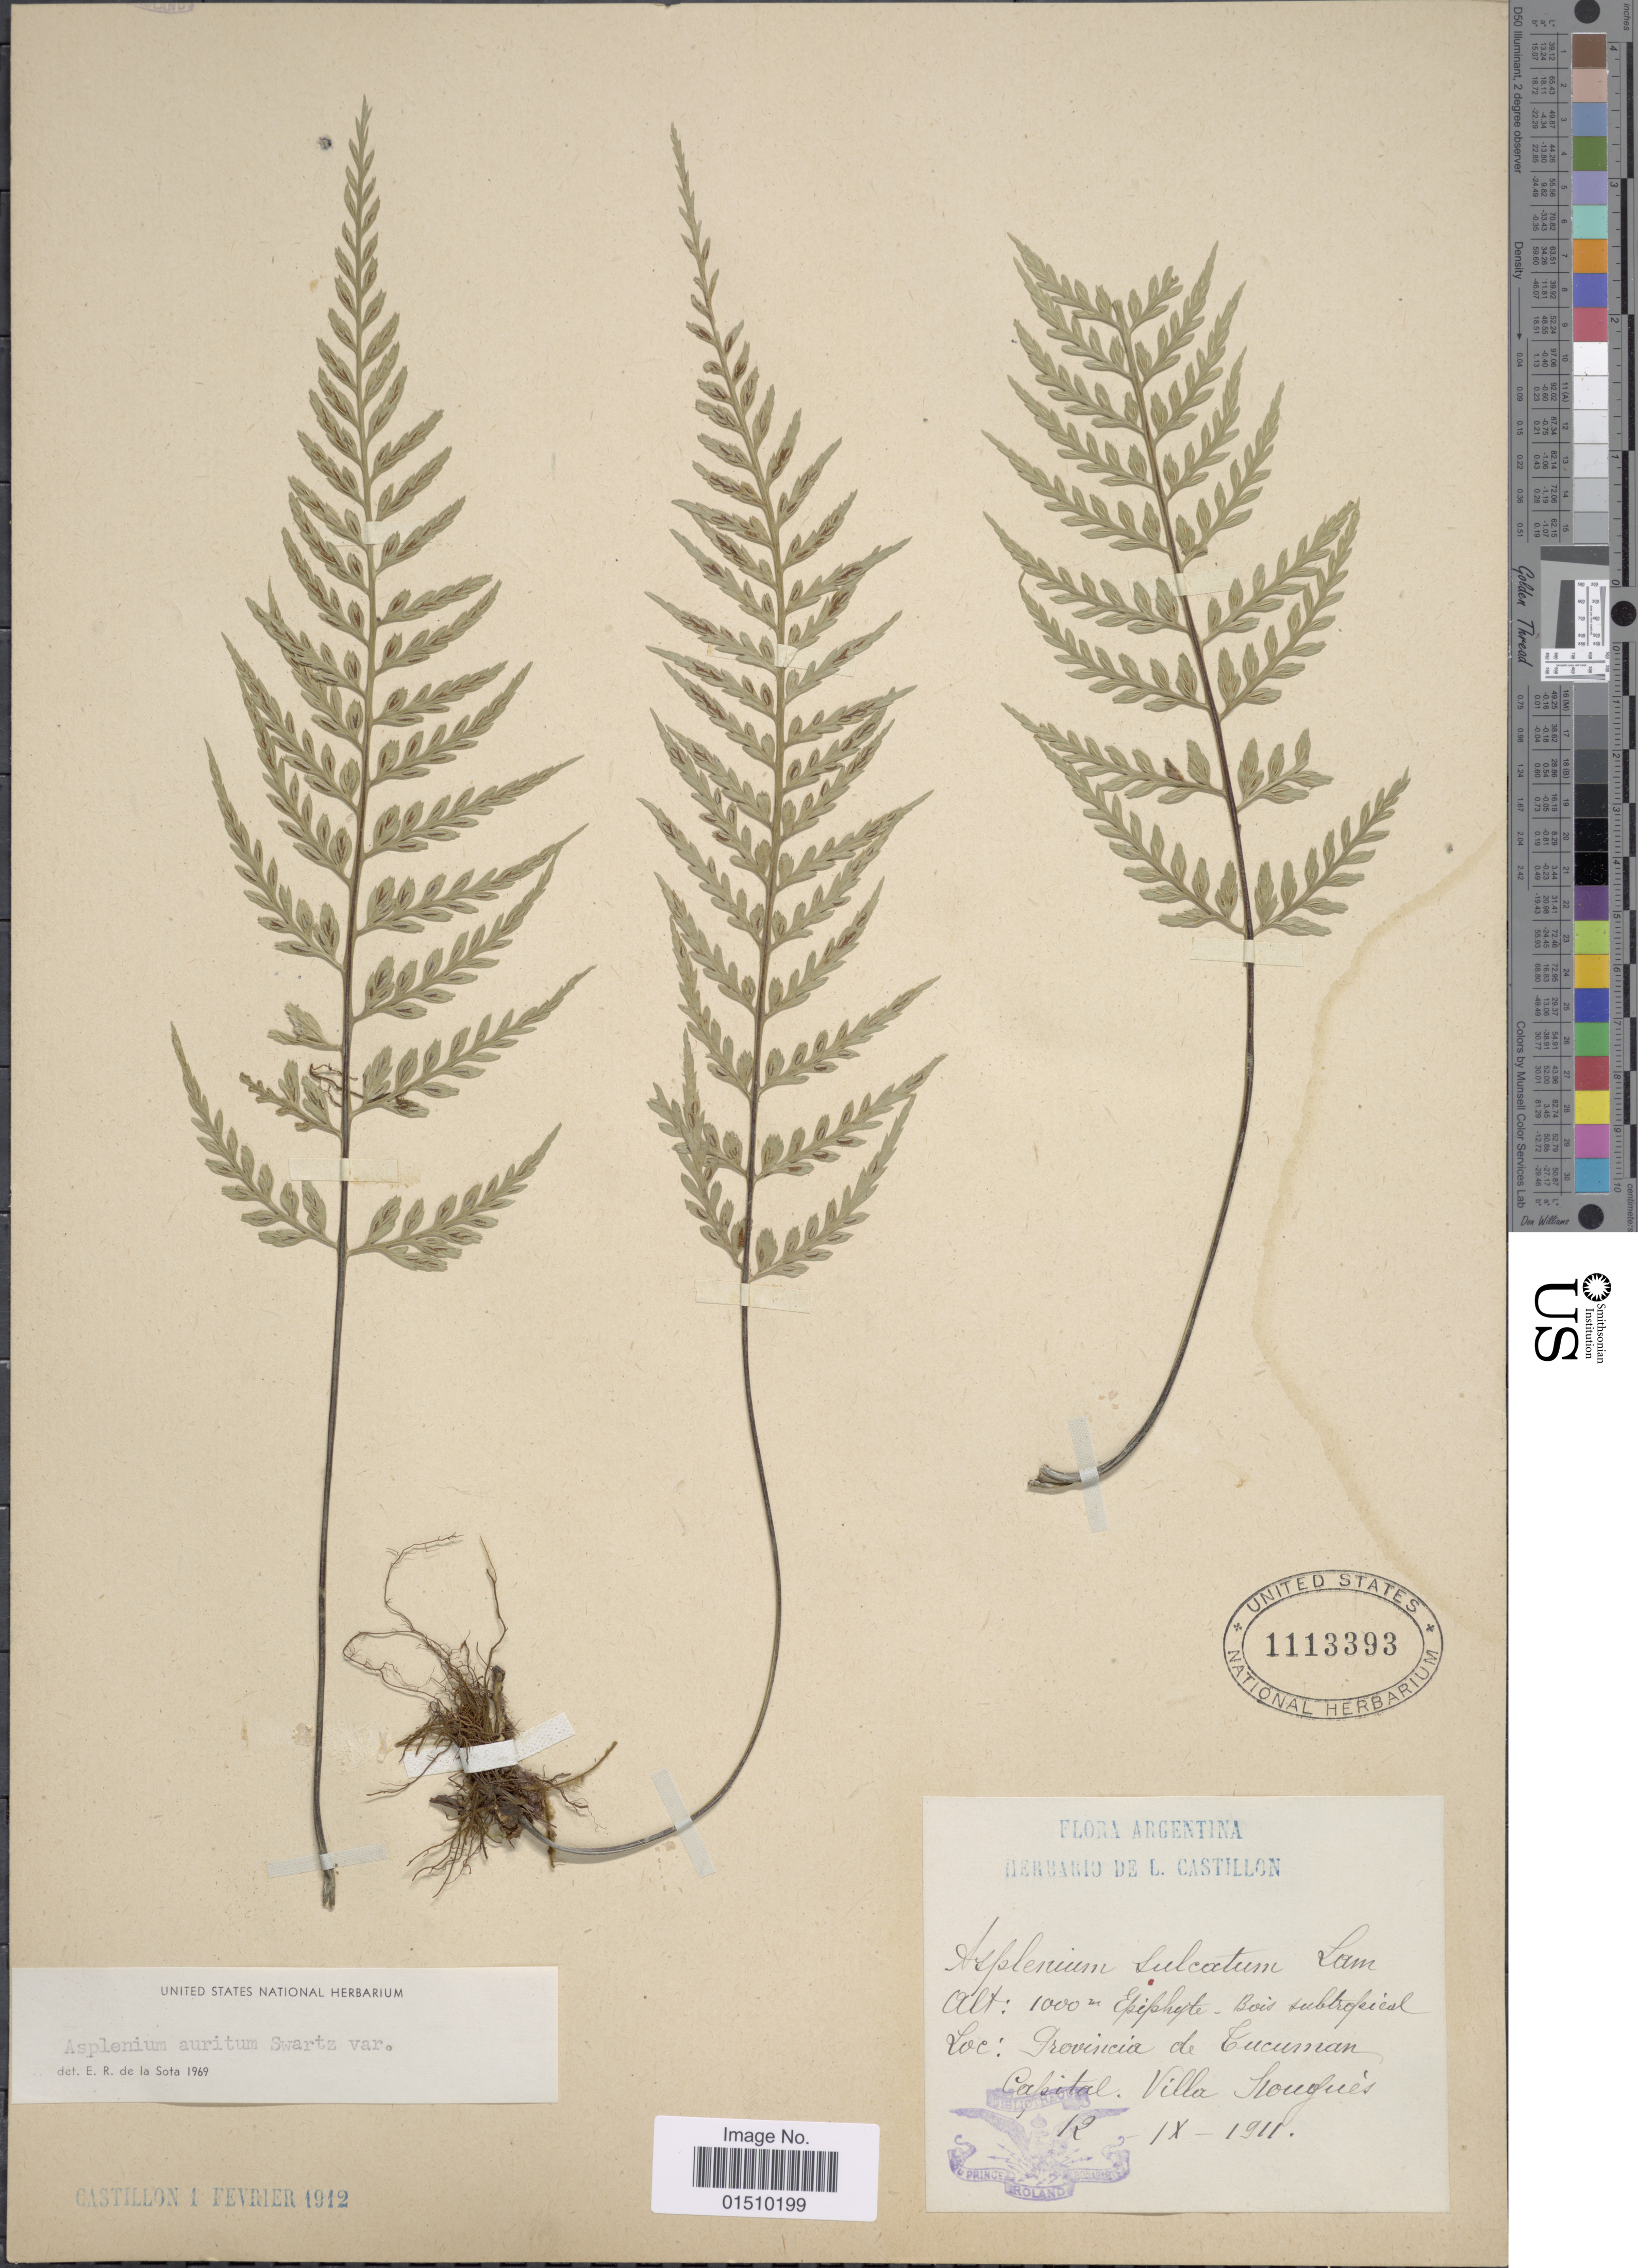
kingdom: Plantae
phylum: Tracheophyta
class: Polypodiopsida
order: Polypodiales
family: Aspleniaceae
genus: Asplenium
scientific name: Asplenium auritum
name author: Sw.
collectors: ex herb. de L. Castillon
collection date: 1911-09-12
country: Argentina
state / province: Tucuman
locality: Argentina, Capital. Villa Dougues.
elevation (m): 1000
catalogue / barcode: US 1113393